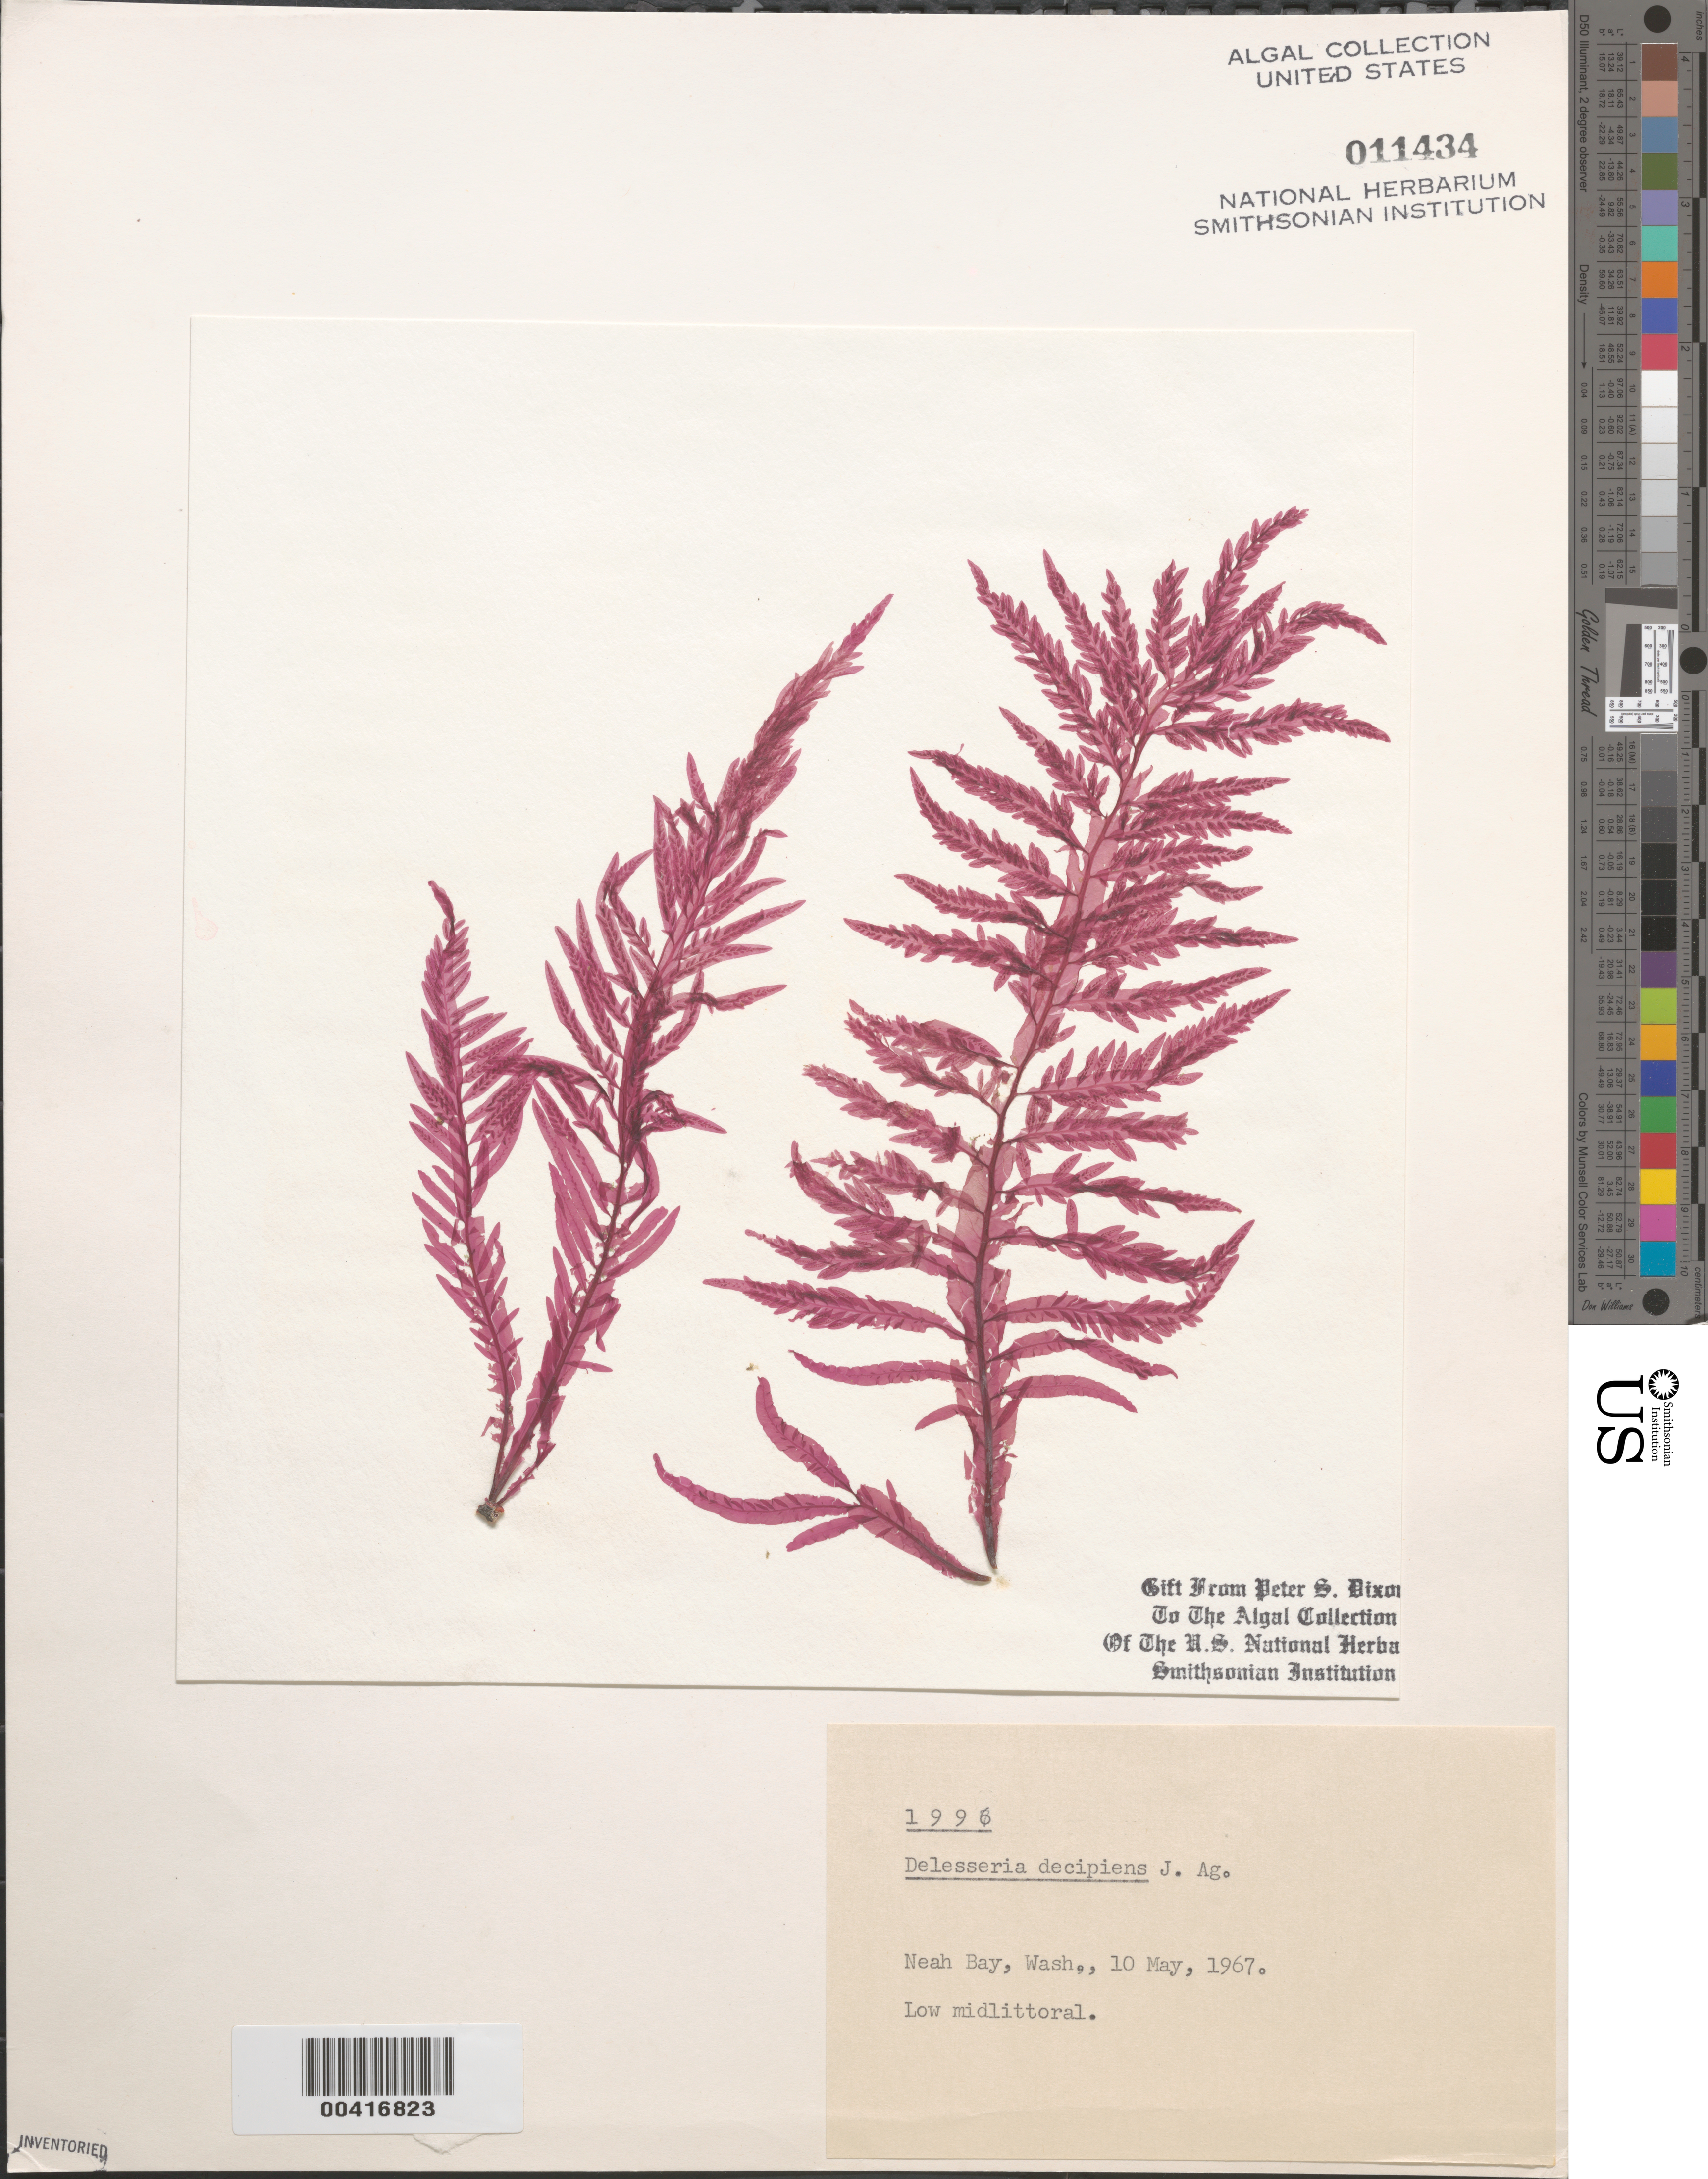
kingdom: Plantae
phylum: Rhodophyta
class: Florideophyceae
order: Ceramiales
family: Delesseriaceae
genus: Cumathamnion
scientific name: Cumathamnion decipiens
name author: (J. Agardh) M.J. Wynne & G.W. Saunders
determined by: Algae name updating Project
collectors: P. S. Dixon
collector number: PSD 1996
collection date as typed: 10 May 1967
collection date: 1967-05-10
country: United States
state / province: Washington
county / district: Clallam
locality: Neah Bay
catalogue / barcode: US 11434